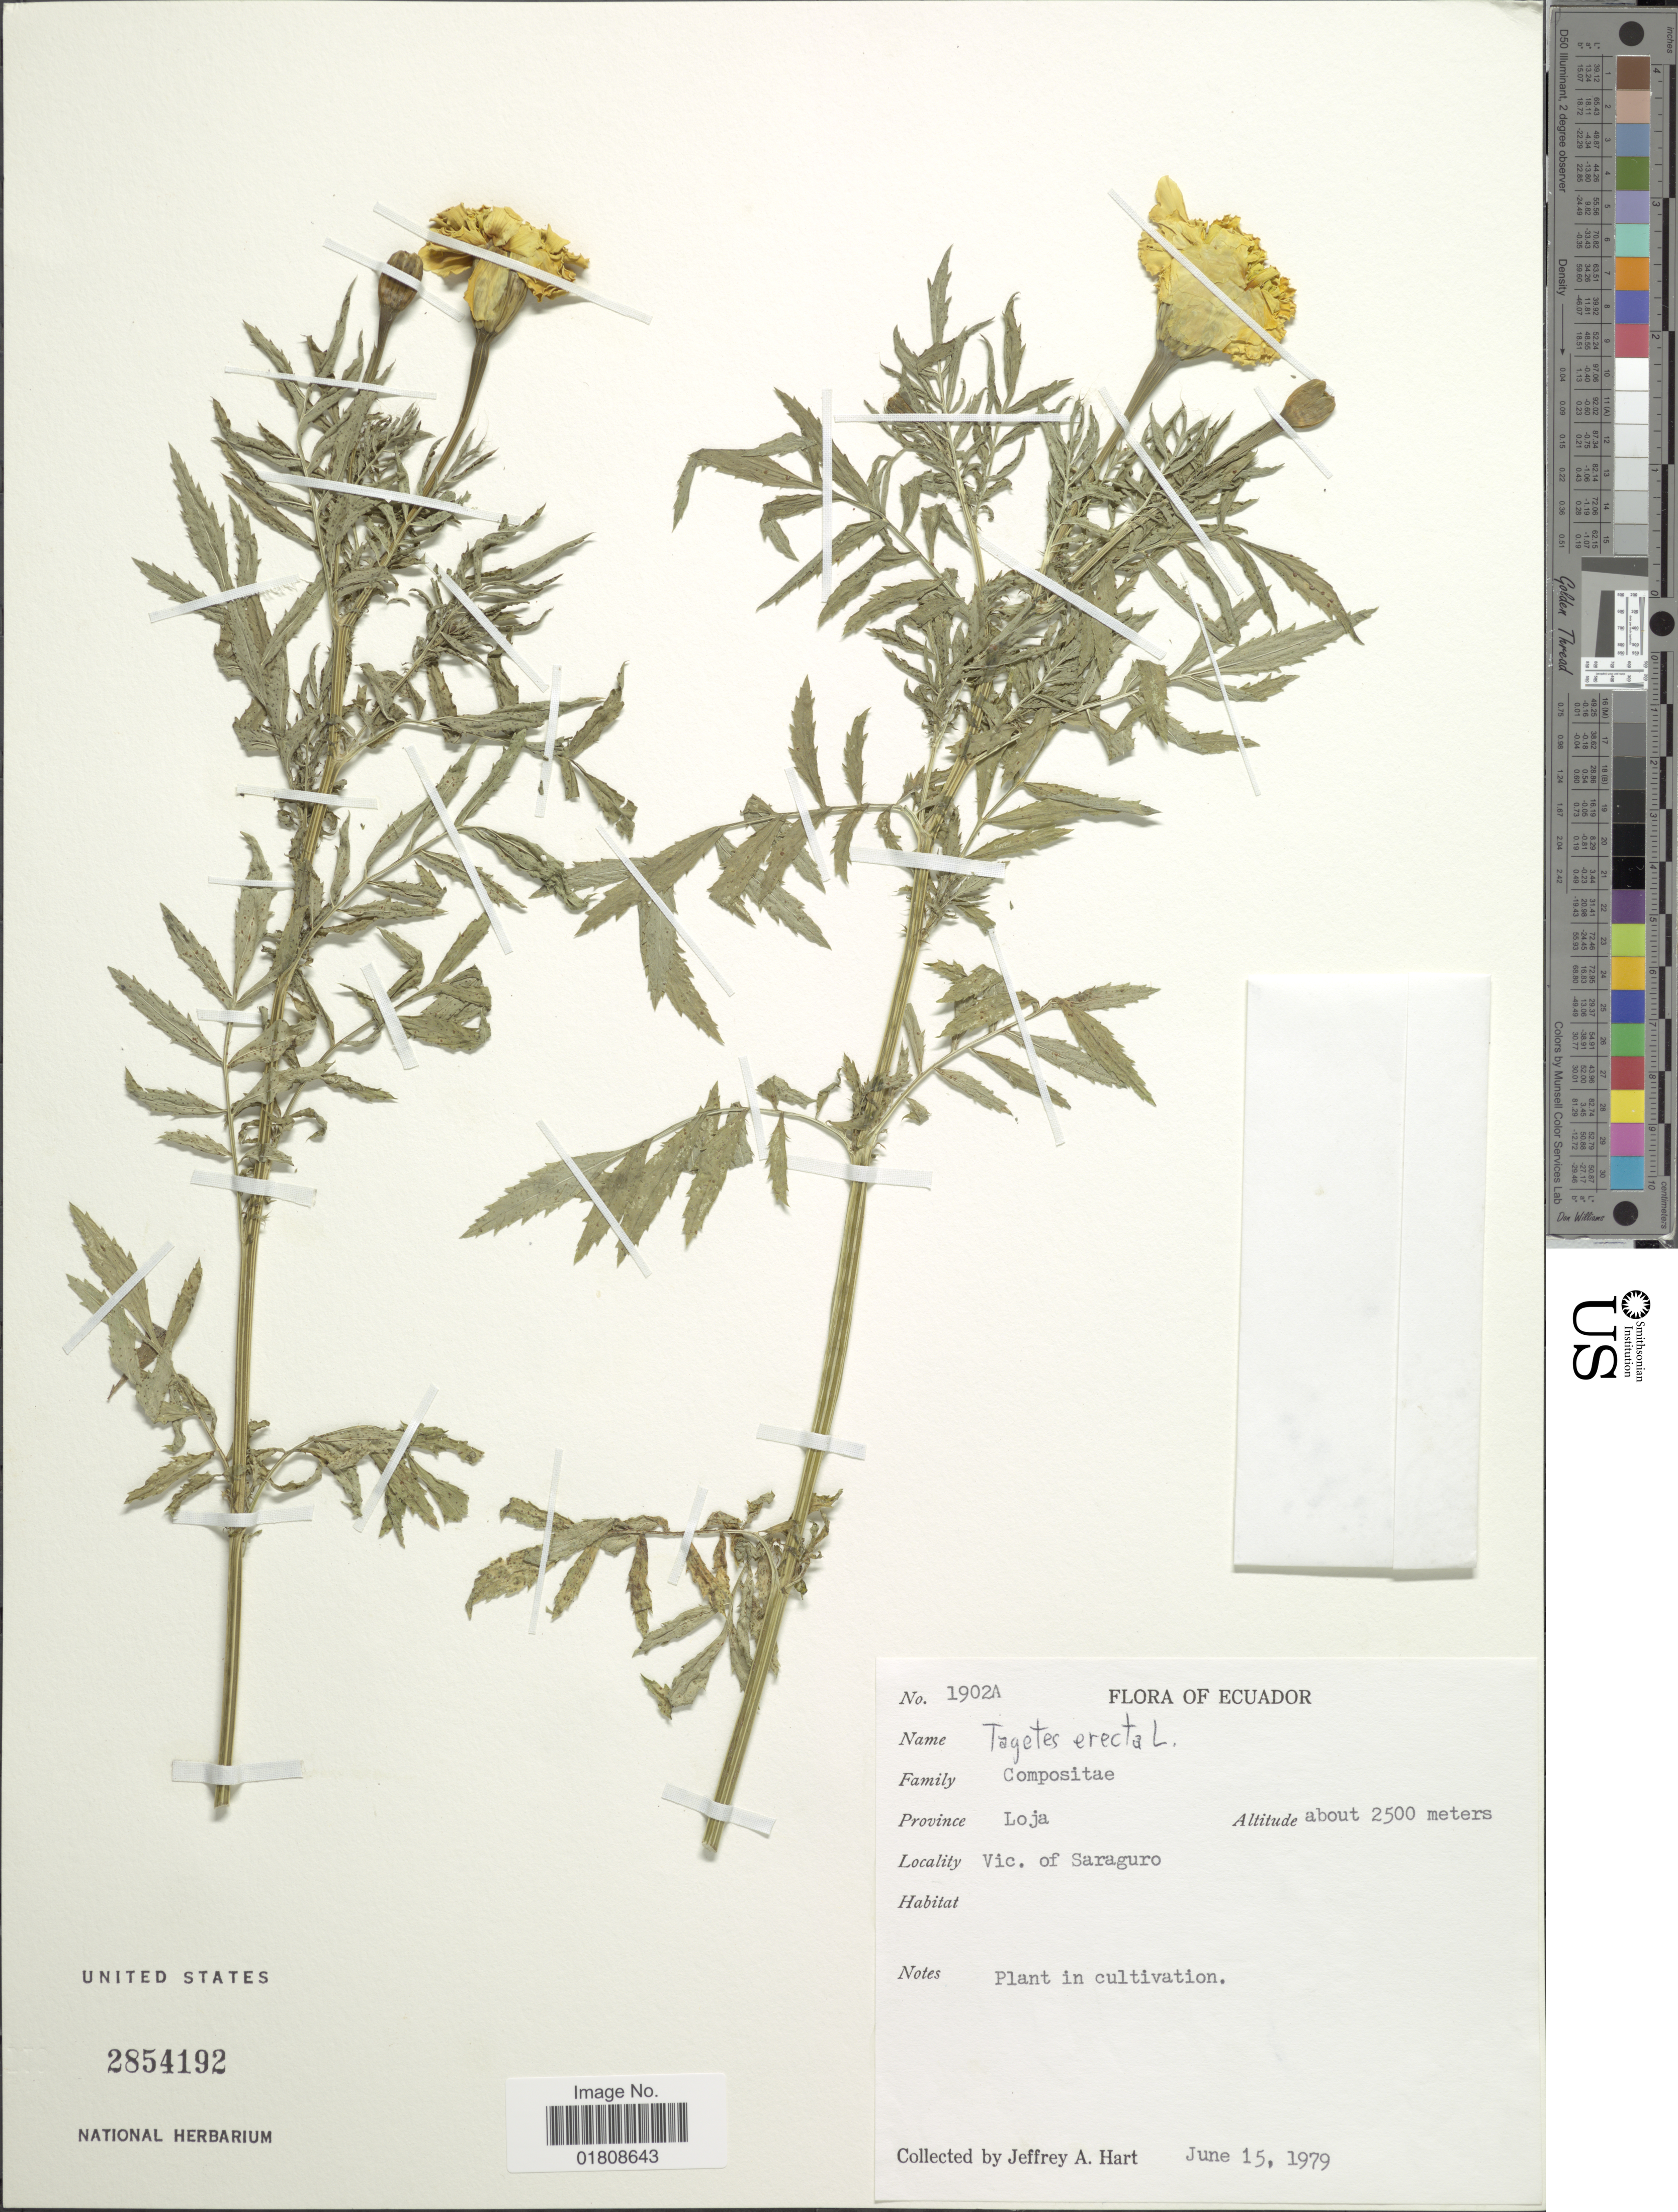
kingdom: Plantae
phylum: Tracheophyta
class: Magnoliopsida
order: Asterales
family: Asteraceae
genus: Tagetes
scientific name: Tagetes erecta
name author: L.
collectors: J. A. Hart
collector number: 1902A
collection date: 1979-06-15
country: Ecuador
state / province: Loja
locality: Vic. of Saraguro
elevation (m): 2500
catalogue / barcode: US 2854192